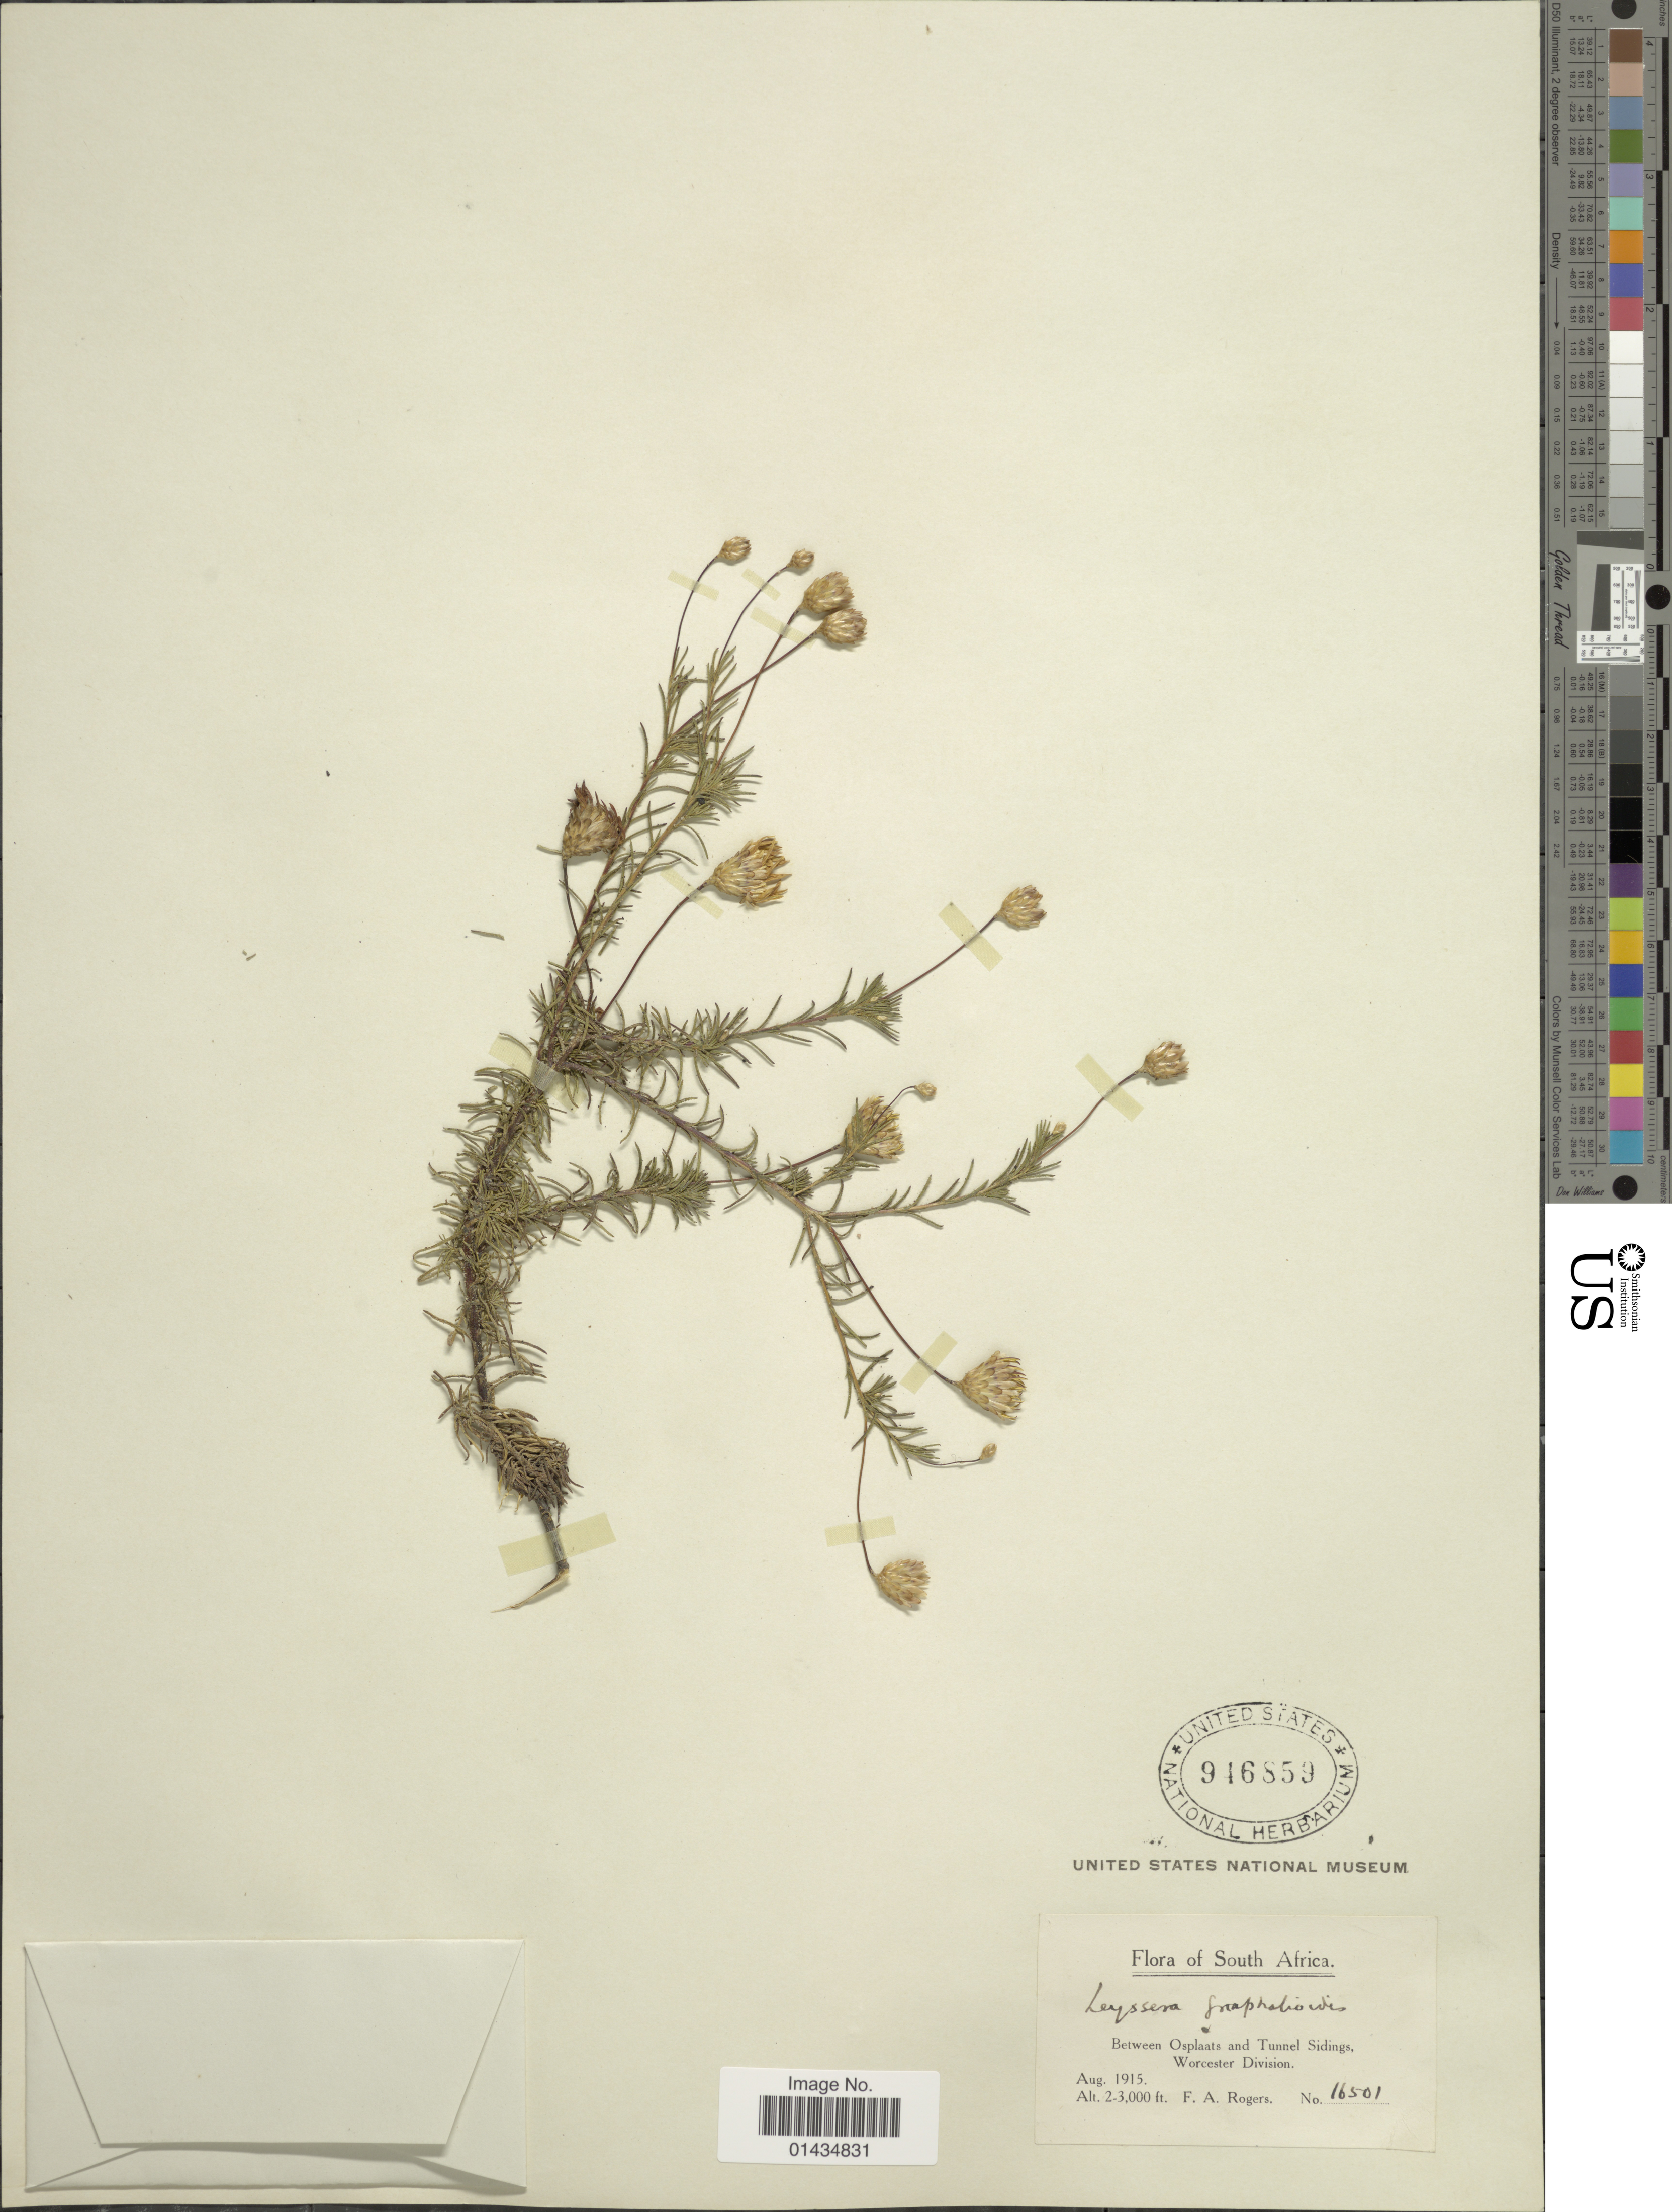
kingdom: Plantae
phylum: Tracheophyta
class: Magnoliopsida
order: Asterales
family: Asteraceae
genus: Leysera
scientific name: Leysera gnaphalodes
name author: (L.) L.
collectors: F. A. Rogers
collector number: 16501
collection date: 1915-08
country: South Africa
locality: Between Osplaats and Tunnel Sidings, Worcester Division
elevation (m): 610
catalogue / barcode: US 946859